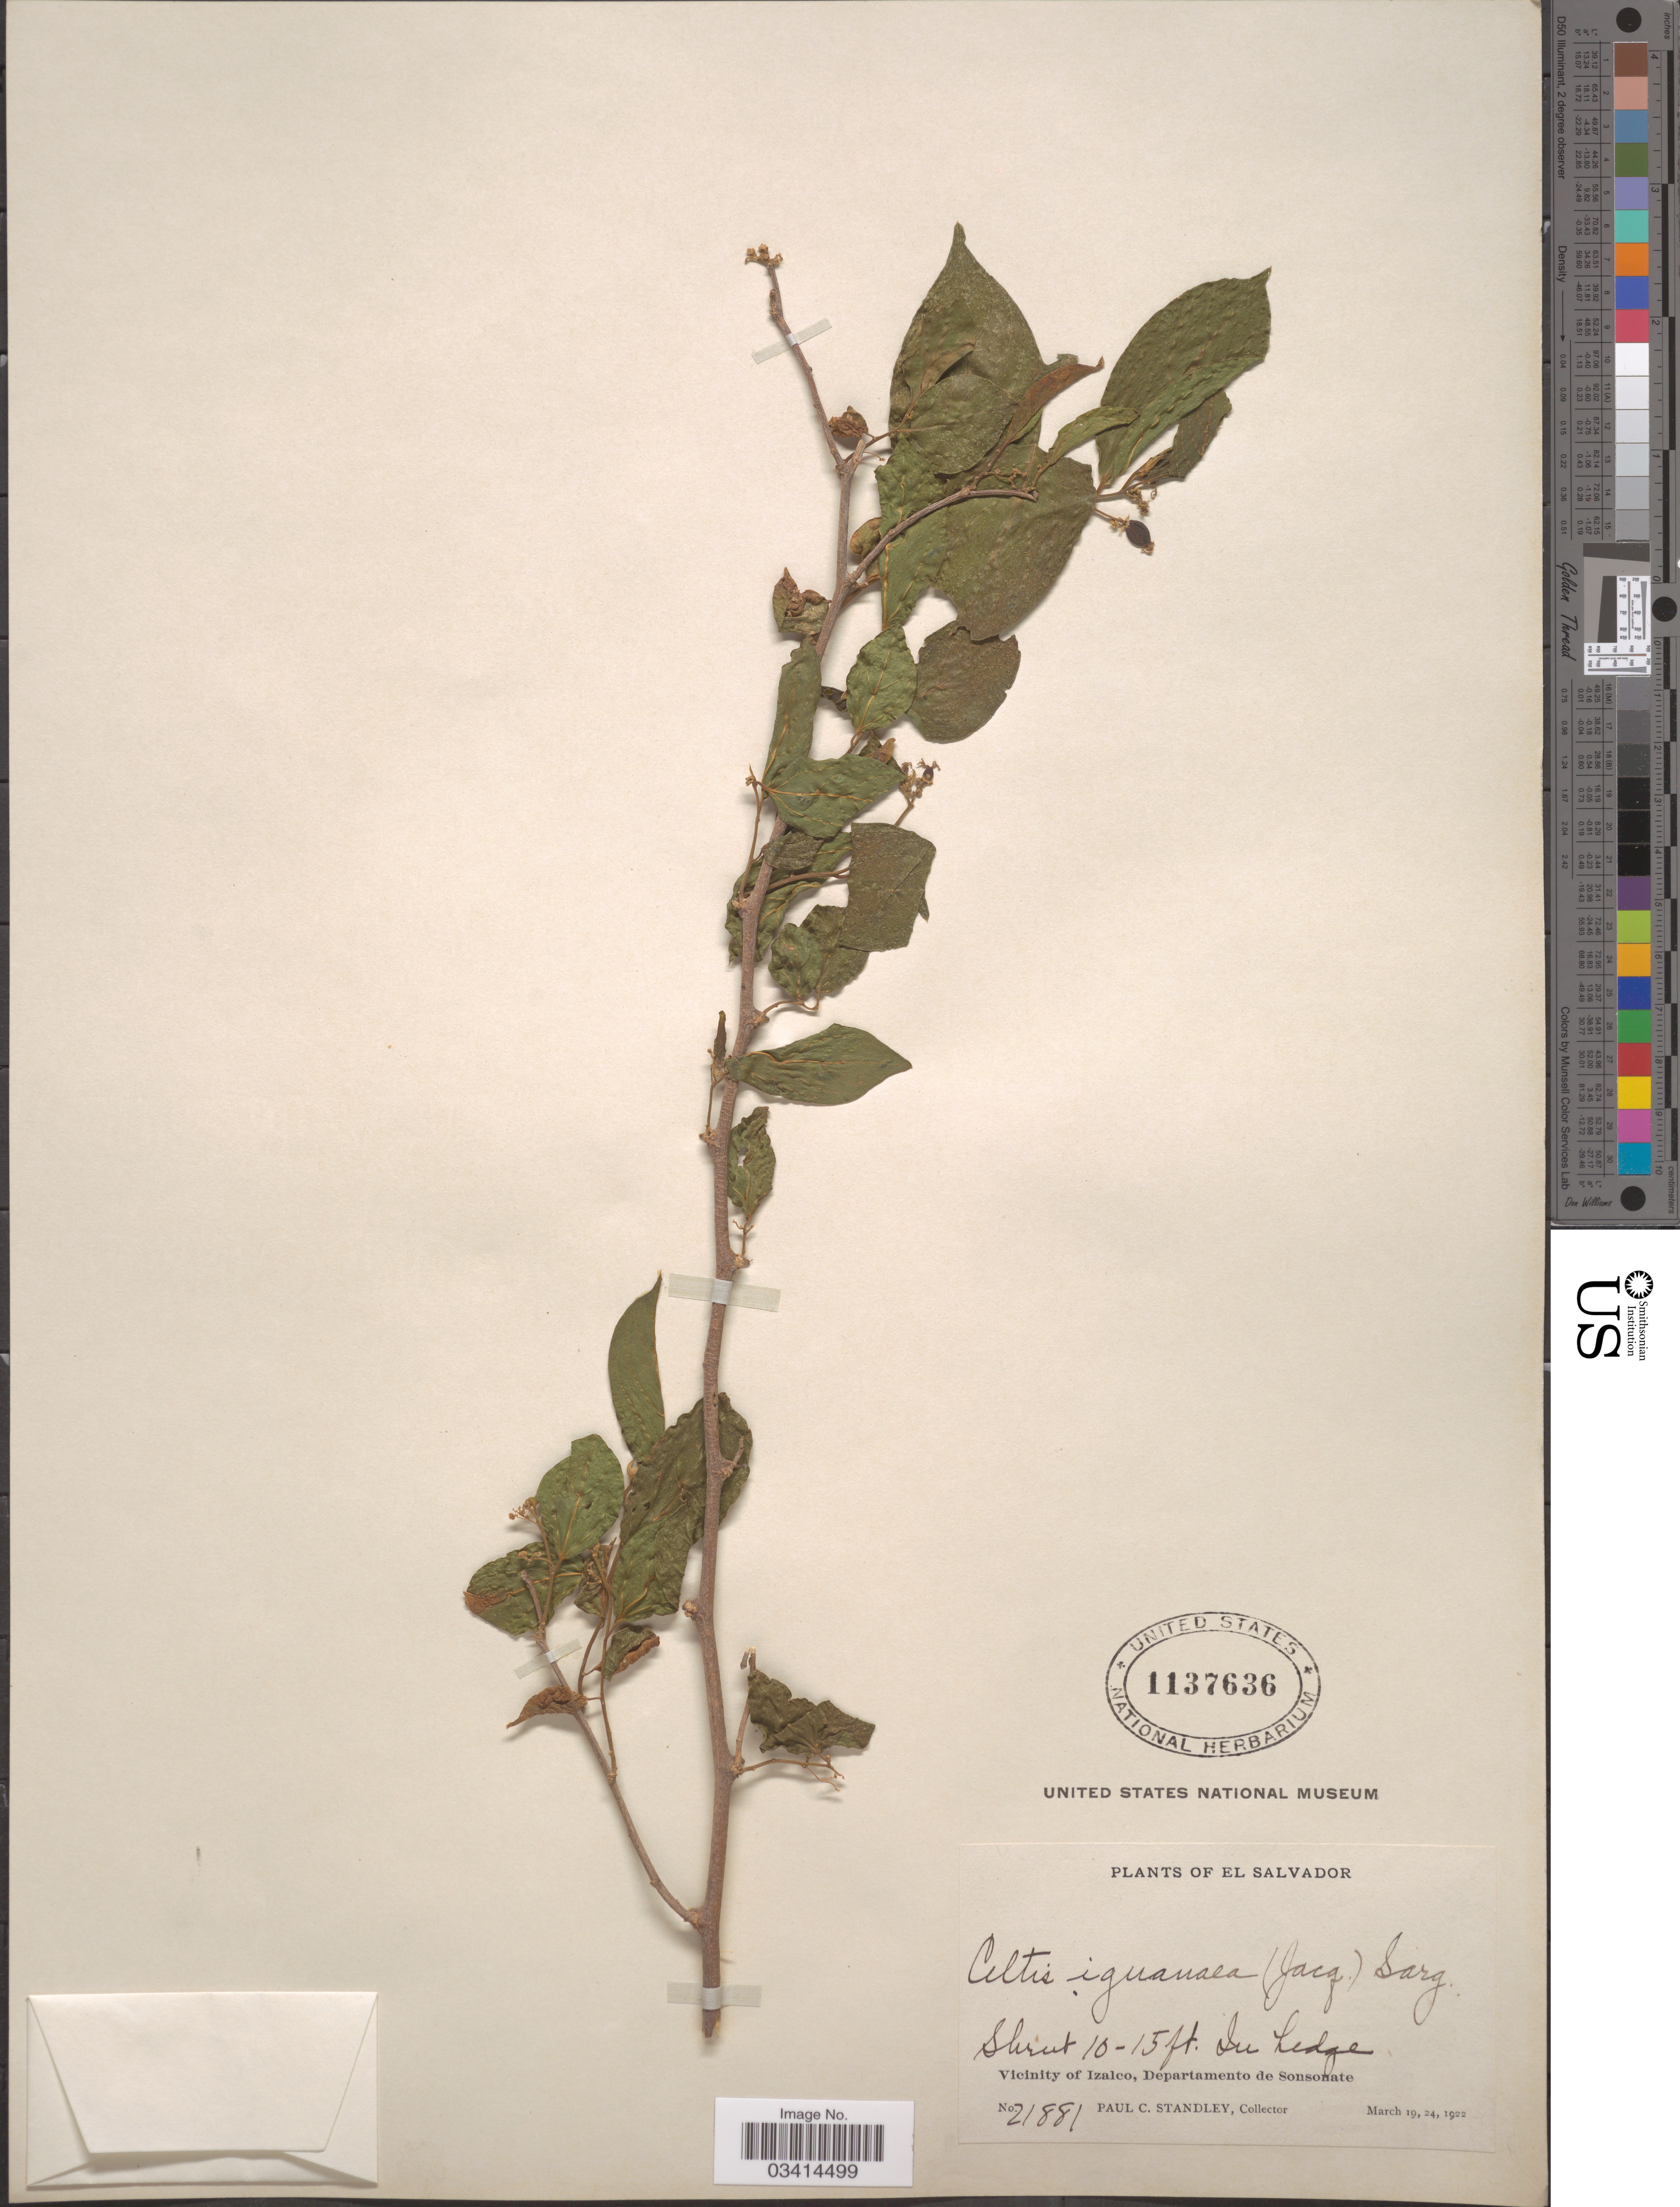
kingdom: Plantae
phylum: Tracheophyta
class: Magnoliopsida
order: Rosales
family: Cannabaceae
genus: Celtis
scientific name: Celtis iguanaea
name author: (Jacq.) Sarg.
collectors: P. C. Standley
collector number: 21881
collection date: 1922-03-19/1922-03-24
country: El Salvador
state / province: Sonsonate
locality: Vicinity of Izalco, Departamento de Sonsonate.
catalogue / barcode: US 1137636